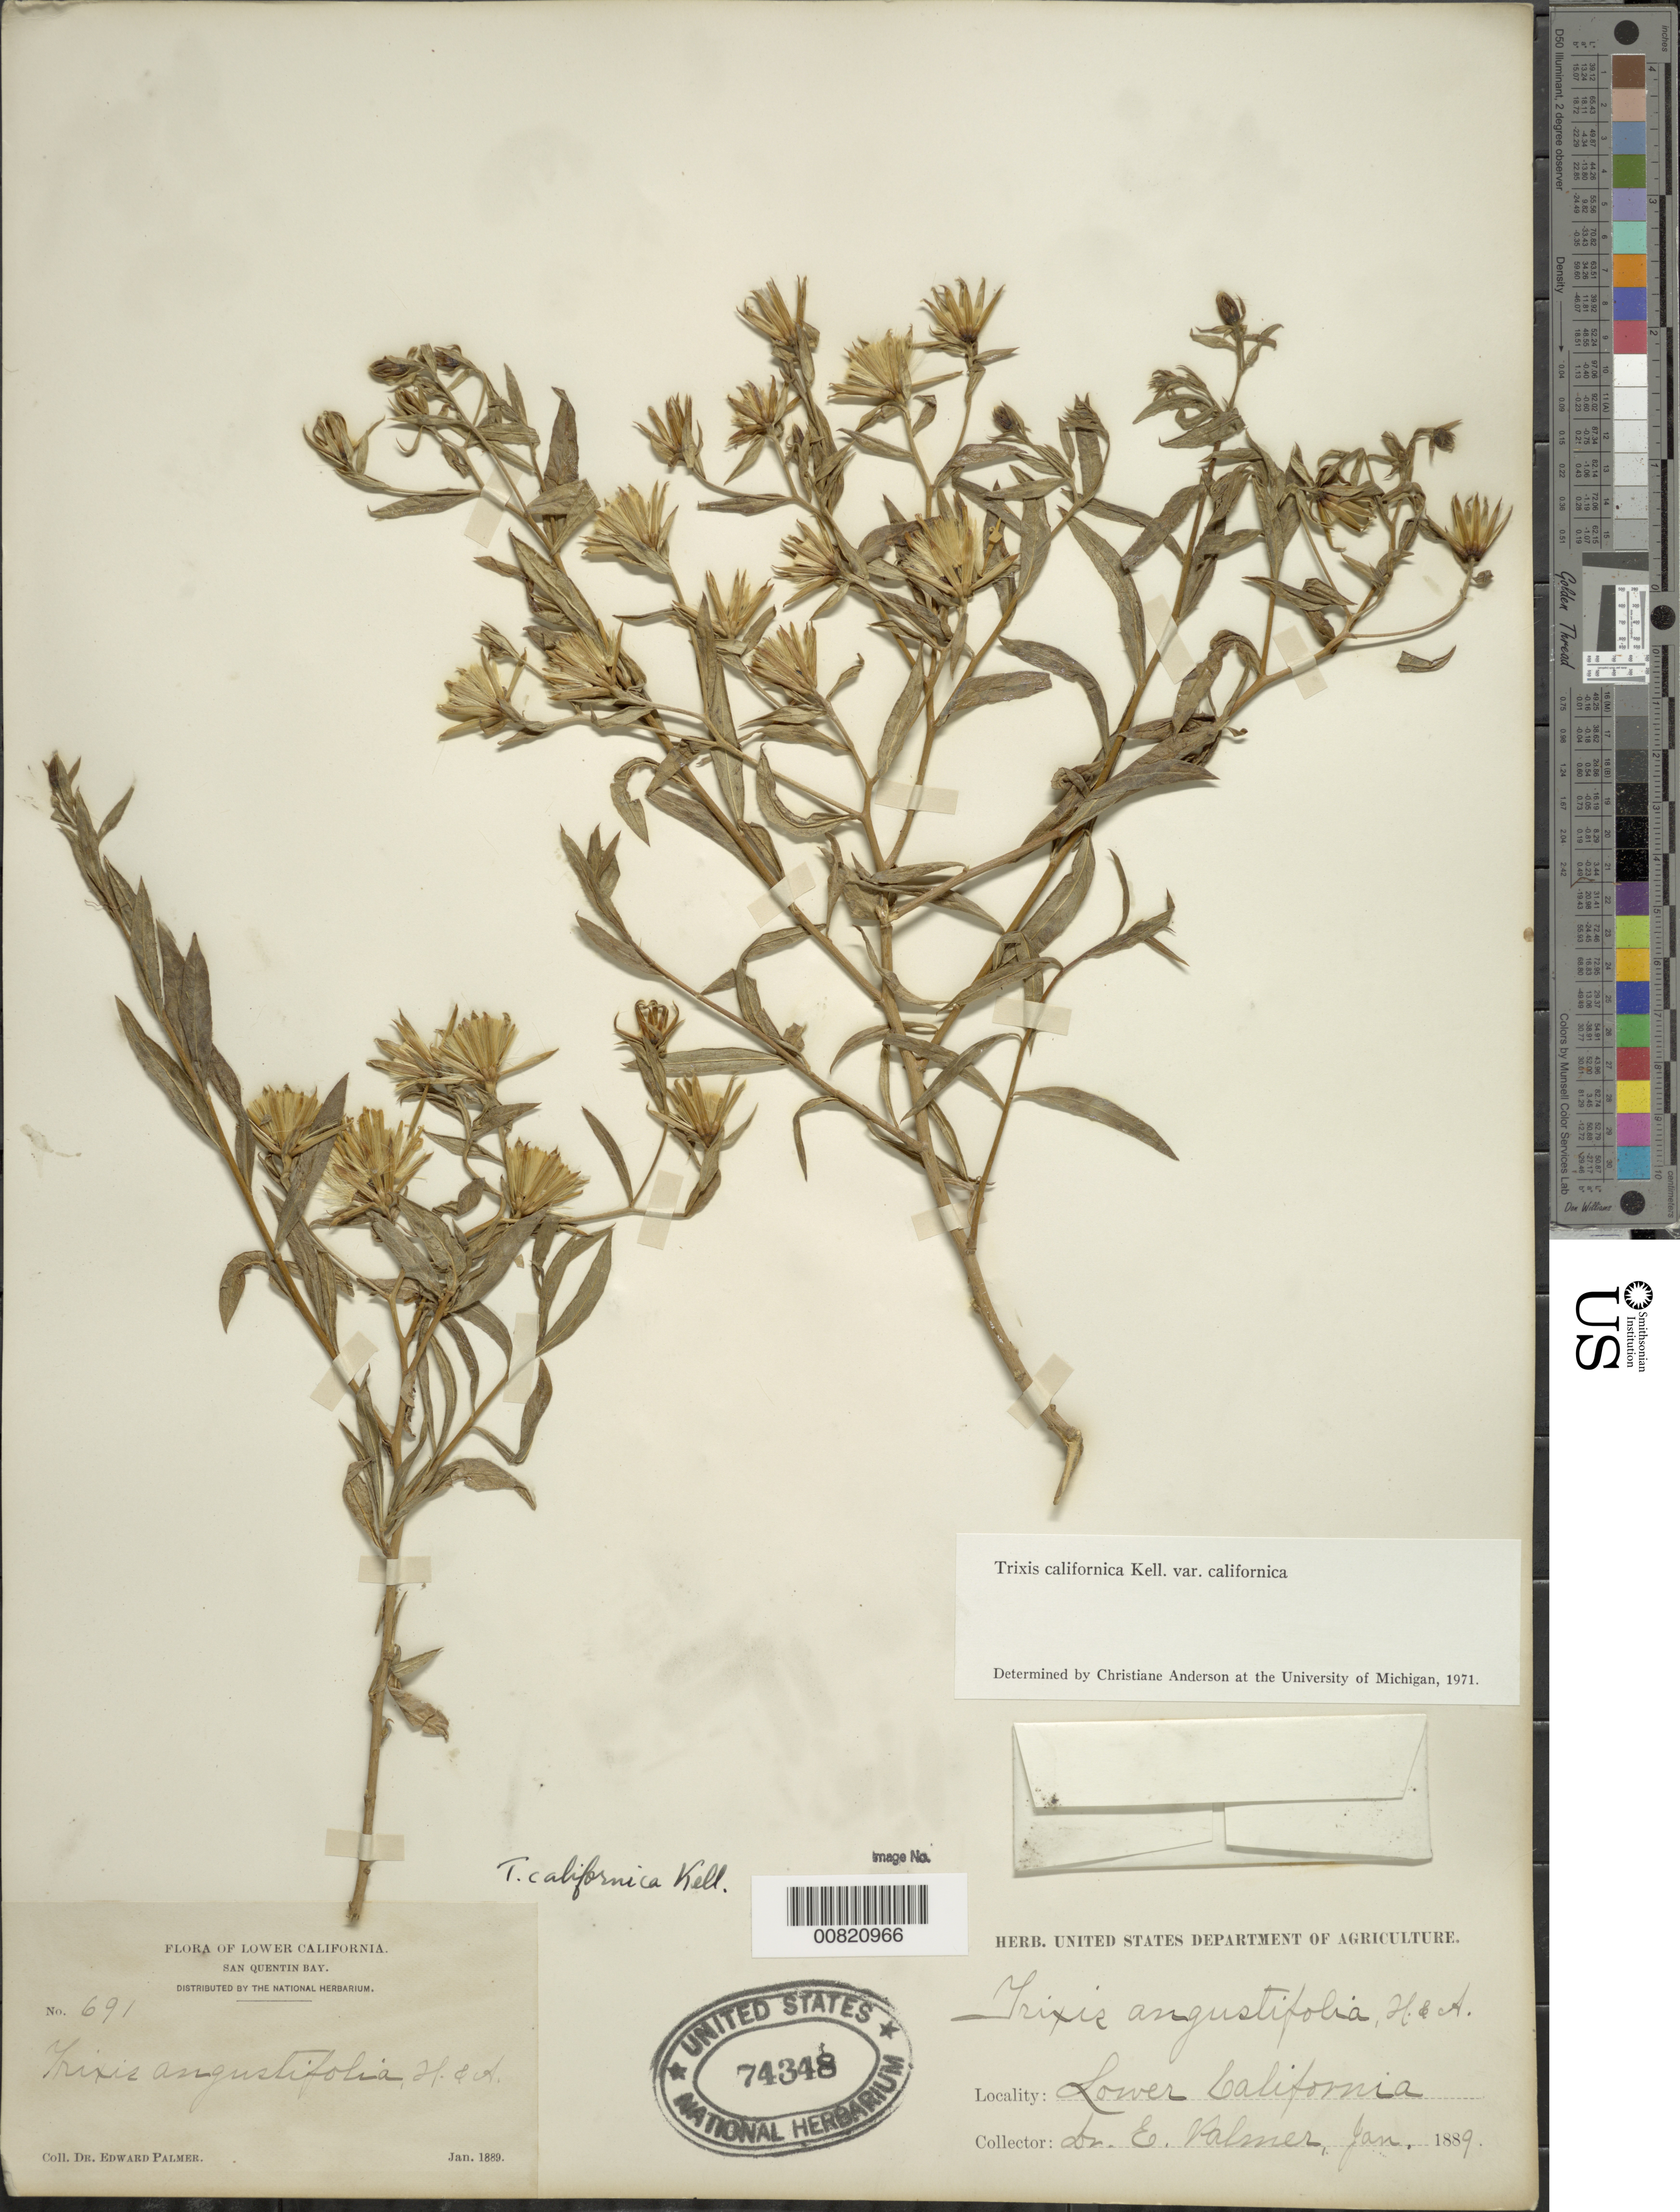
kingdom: Plantae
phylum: Tracheophyta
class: Magnoliopsida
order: Asterales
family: Asteraceae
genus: Trixis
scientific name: Trixis californica var. californica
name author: Kellogg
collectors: E. Palmer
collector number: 691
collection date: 1889-01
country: Mexico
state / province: Baja California Norte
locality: San Quentin Bay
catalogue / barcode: US 74348